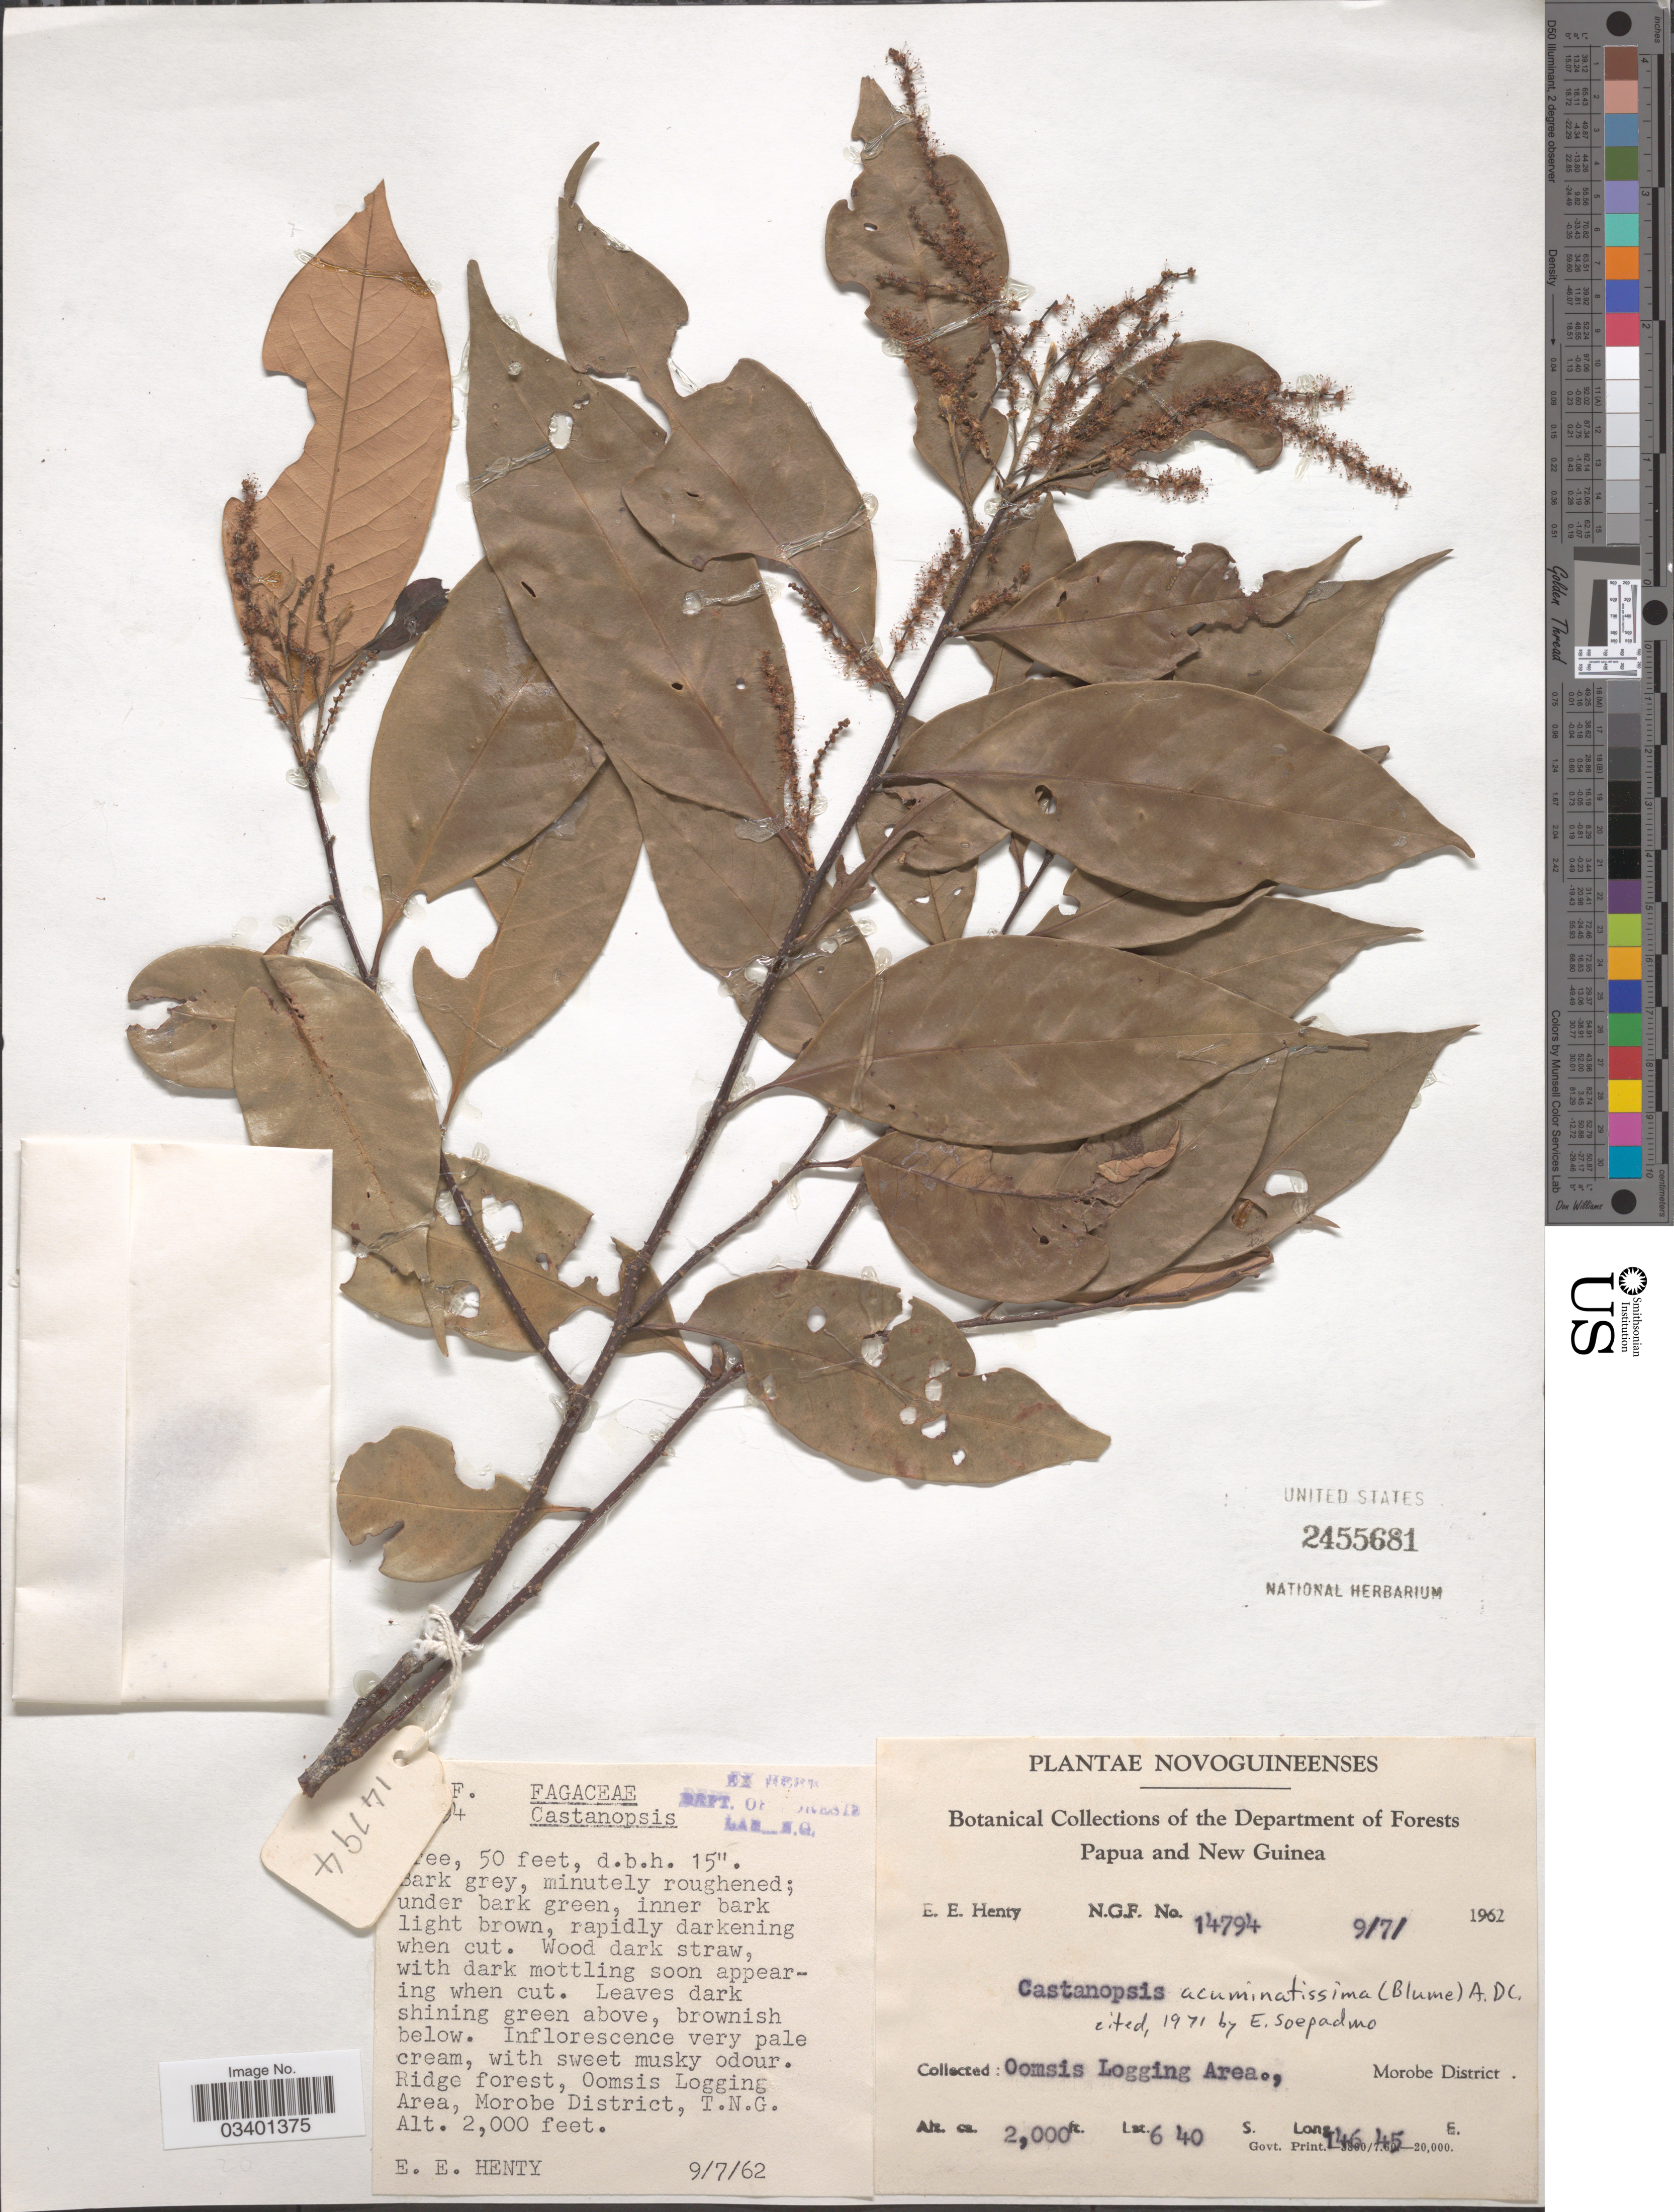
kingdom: Plantae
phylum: Tracheophyta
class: Magnoliopsida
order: Fagales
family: Fagaceae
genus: Castanopsis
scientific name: Castanopsis acuminatissima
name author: (Blume) A. DC.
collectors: E. Henty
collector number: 14794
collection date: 1962-07-09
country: Papua New Guinea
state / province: Morobe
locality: Ridge forest, Oomsis Logging Area, Morobe District, T.N.G.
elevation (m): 610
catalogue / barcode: US 2455681